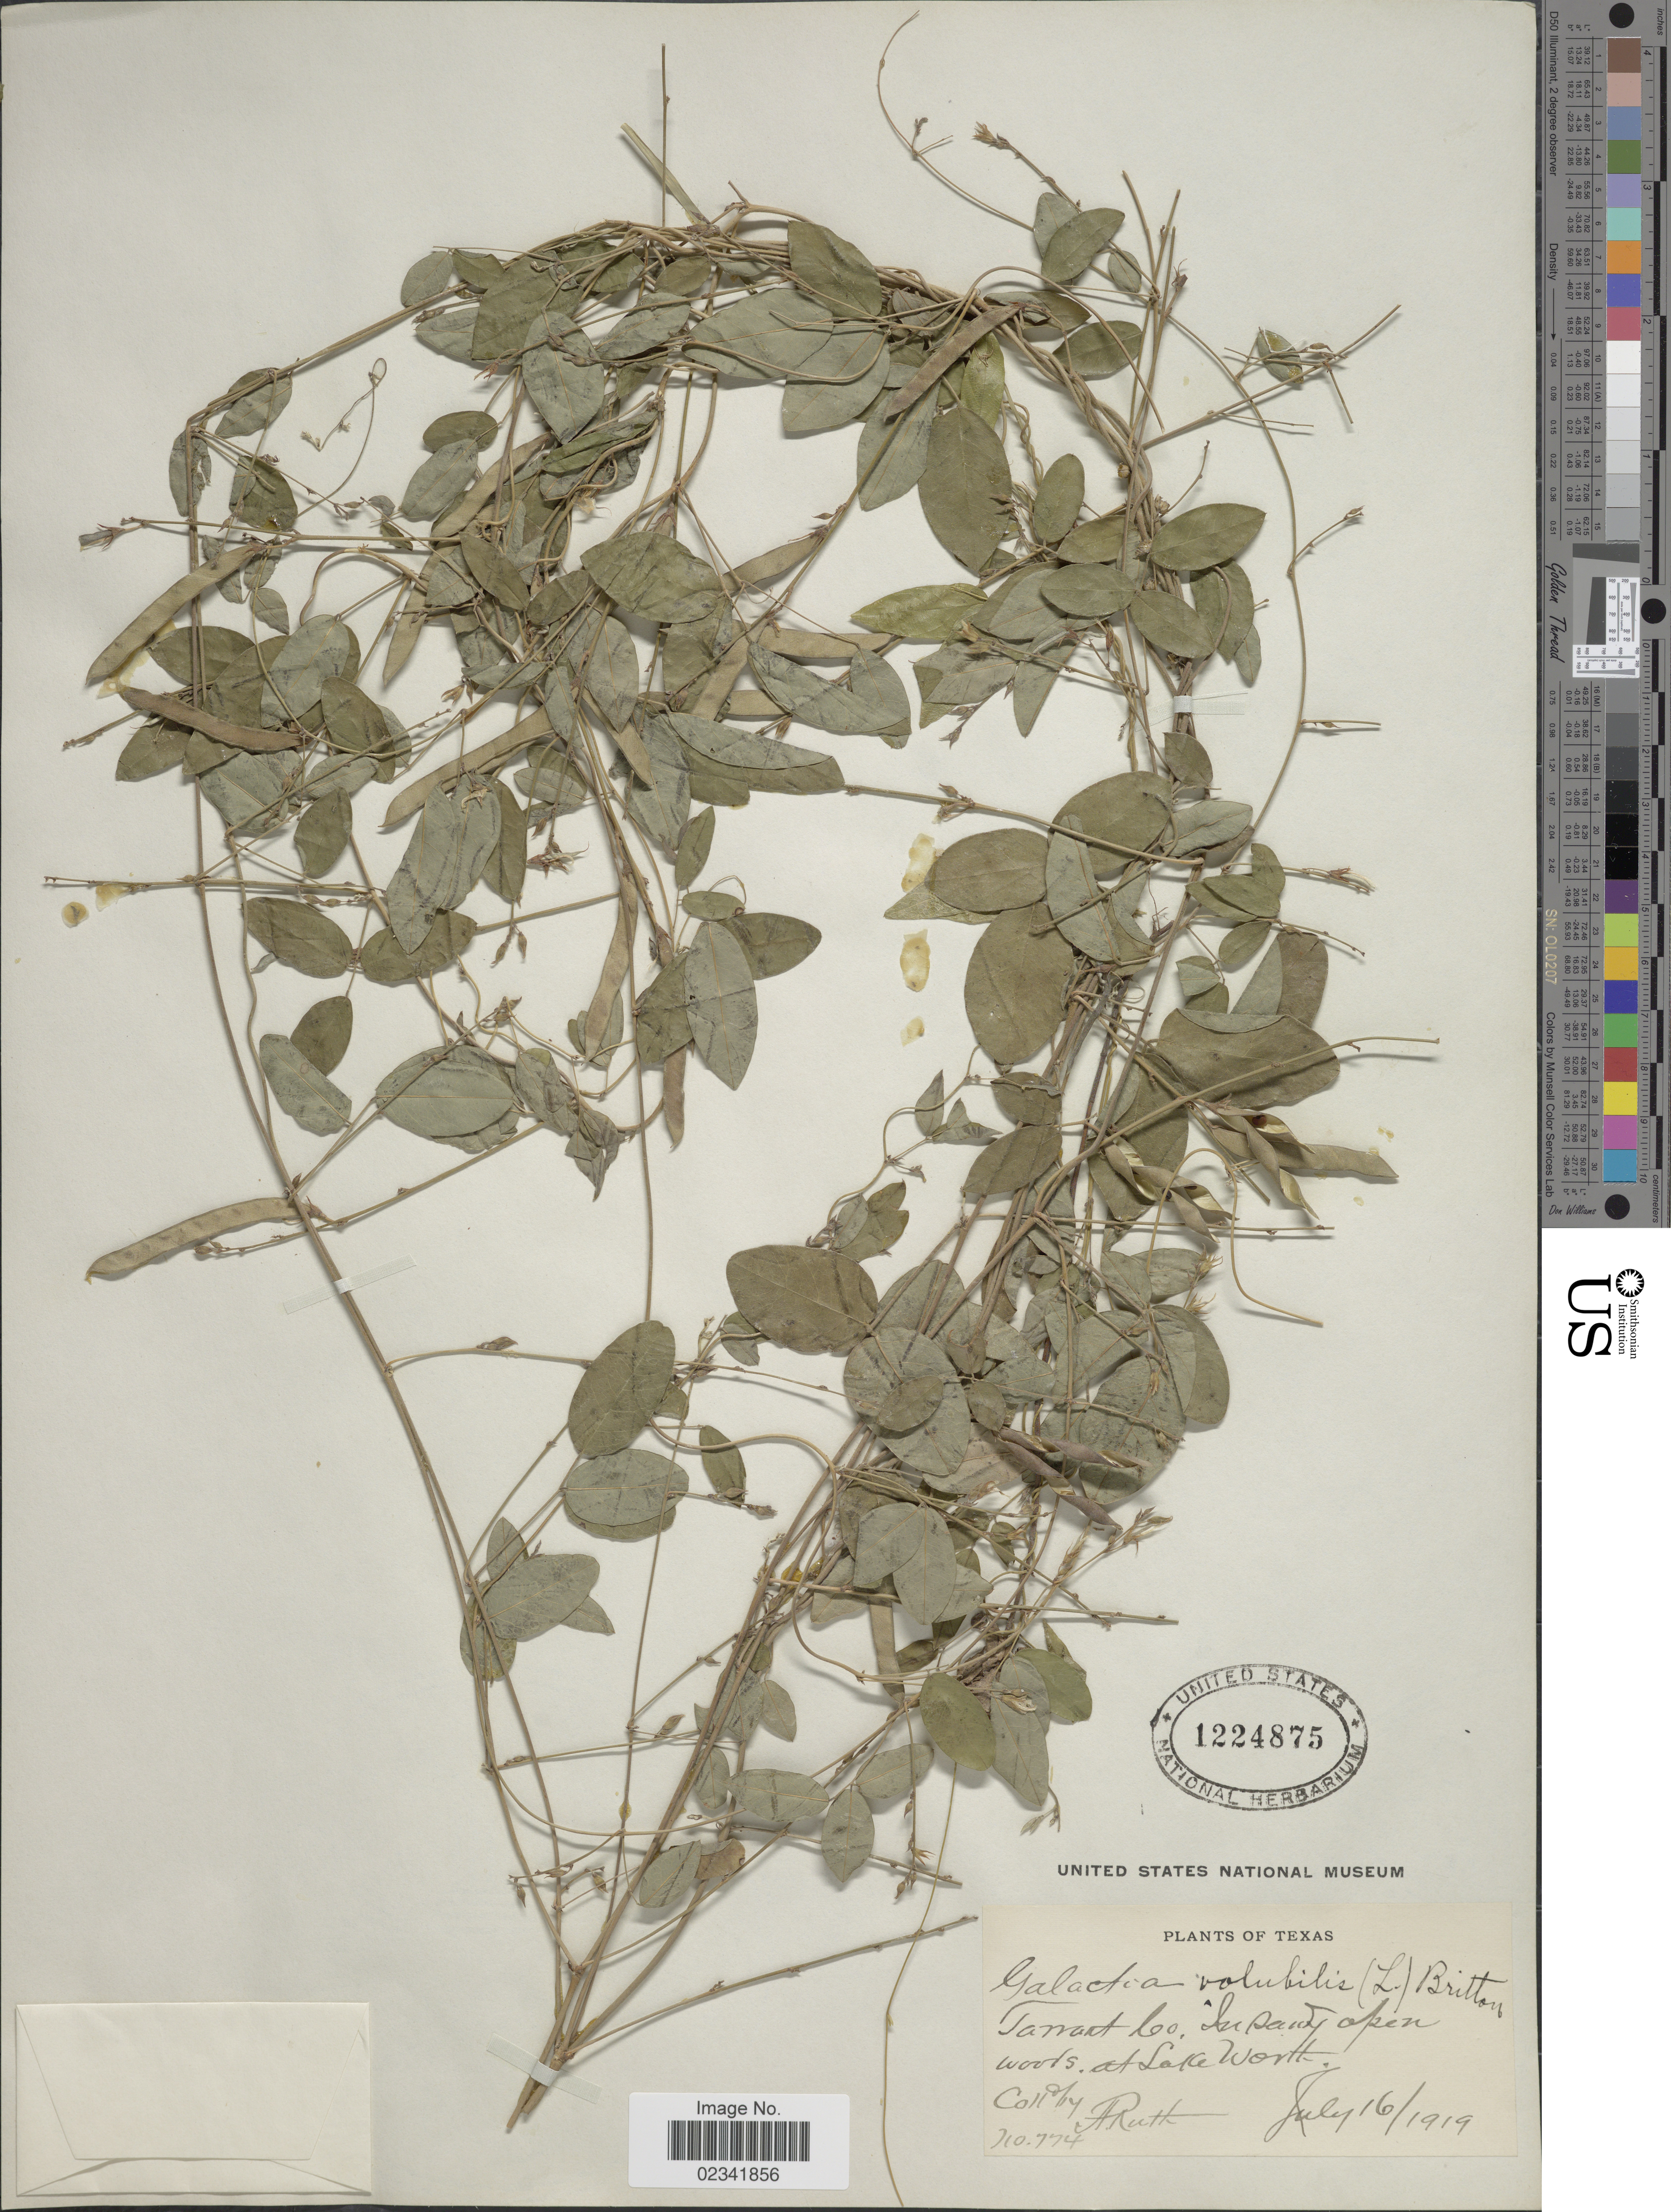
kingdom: Plantae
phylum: Tracheophyta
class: Magnoliopsida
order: Fabales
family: Fabaceae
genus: Galactia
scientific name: Galactia volubilis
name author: (L.) Britton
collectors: A. Ruth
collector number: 774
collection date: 1919-07-16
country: United States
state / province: Texas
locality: Tarrant Co., In sandy open woods, at Lake Worth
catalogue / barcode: US 1224875